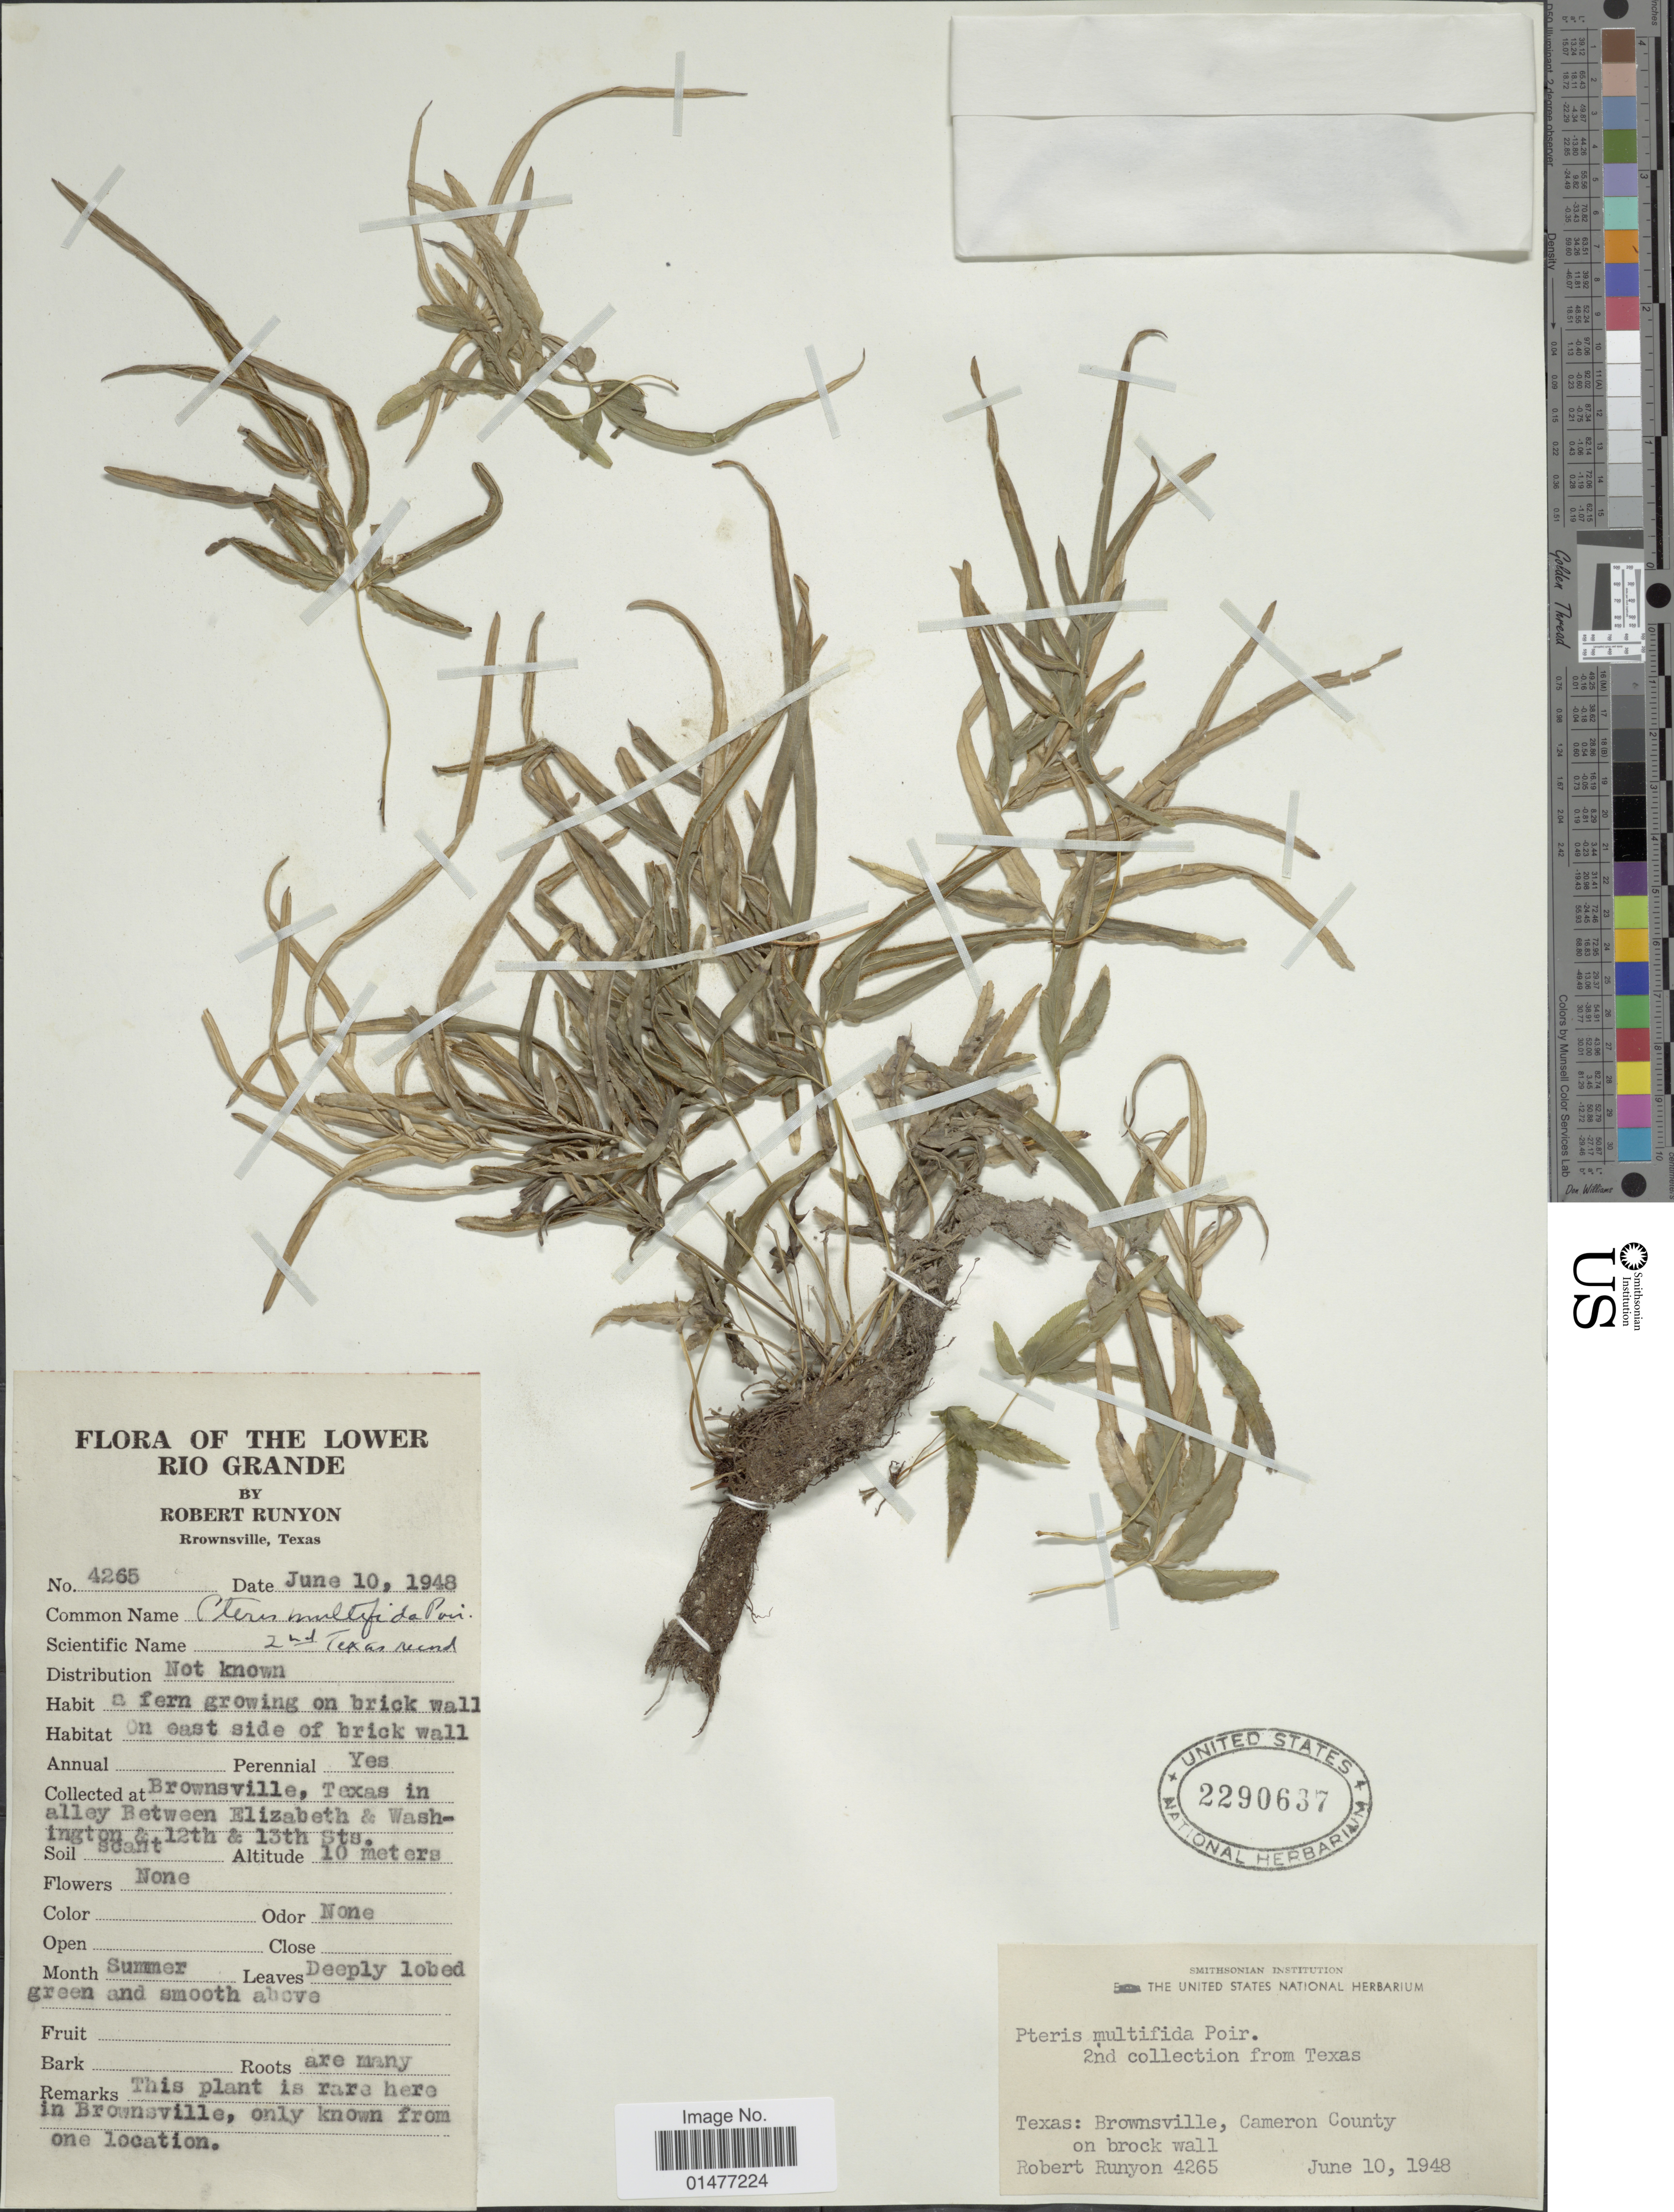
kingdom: Plantae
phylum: Tracheophyta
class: Polypodiopsida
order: Polypodiales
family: Pteridaceae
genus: Pteris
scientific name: Pteris multifida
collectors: R. Runyon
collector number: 4265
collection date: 1948-06-10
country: United States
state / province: Texas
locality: Brownsville, Cameron County on brock wall, in alley between Elizabeth & Washington & 112 & 13th Sts.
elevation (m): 10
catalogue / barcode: US 2290637